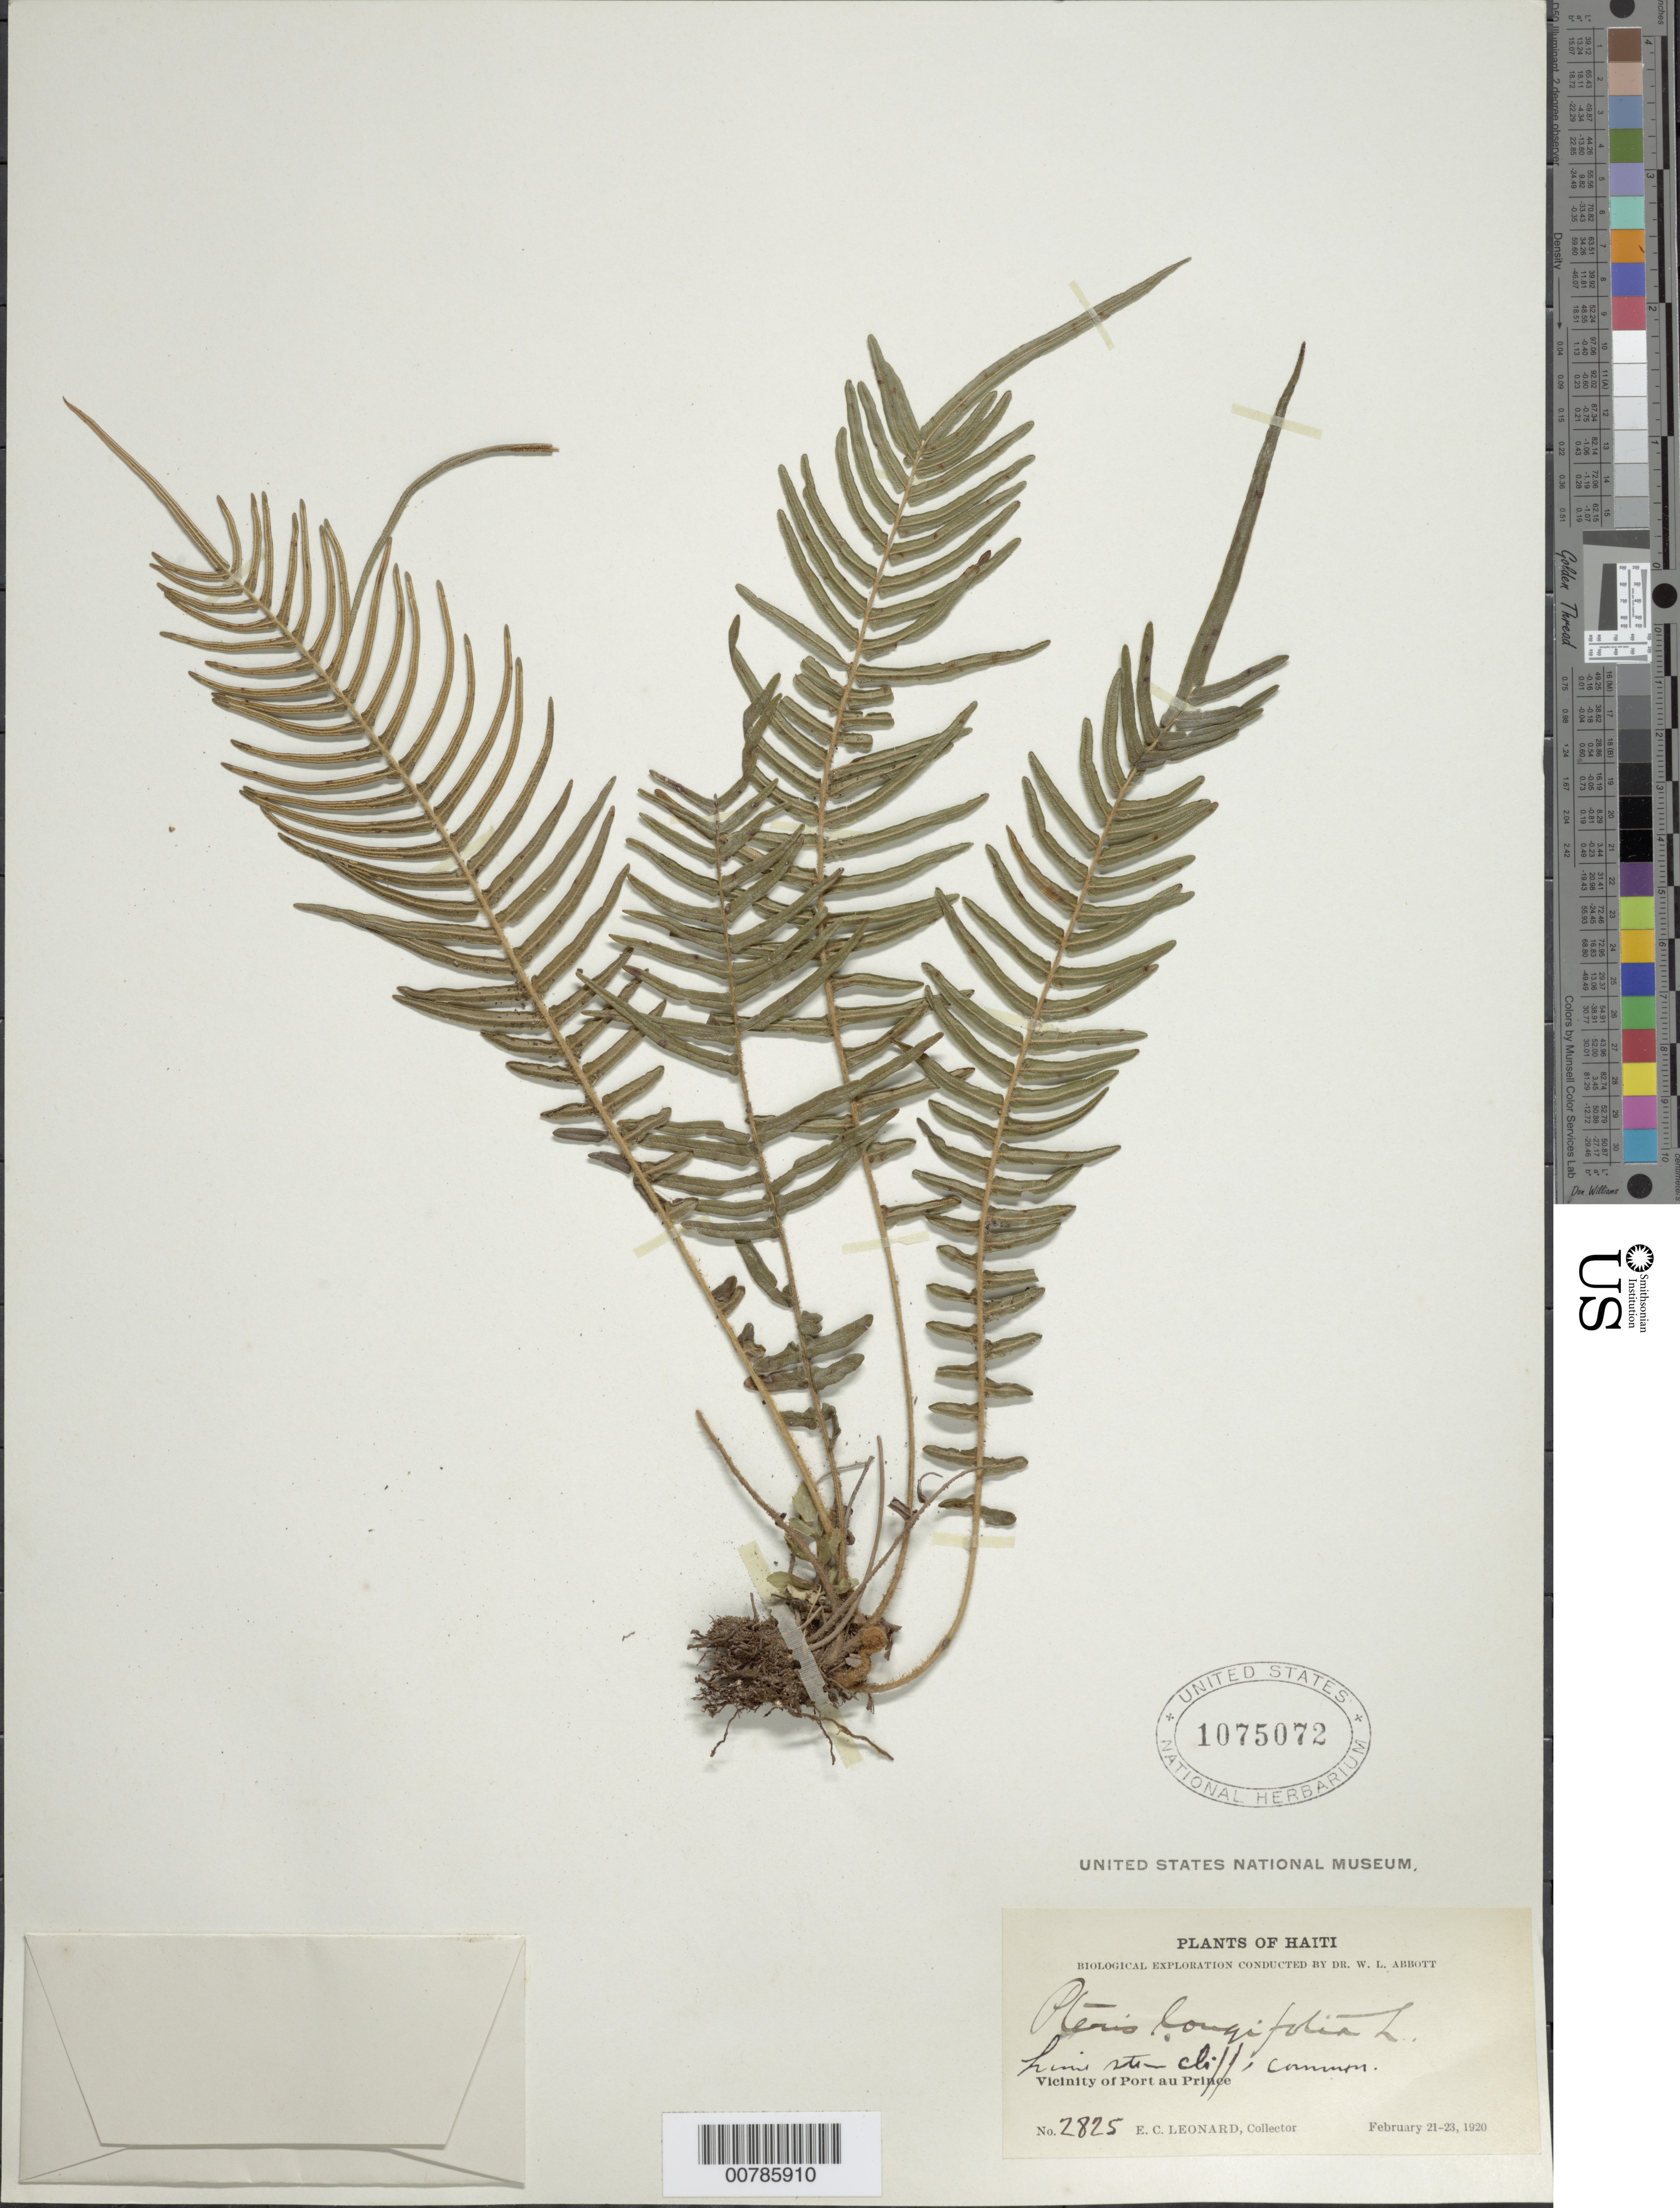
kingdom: Plantae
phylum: Tracheophyta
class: Polypodiopsida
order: Polypodiales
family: Pteridaceae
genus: Pteris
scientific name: Pteris longifolia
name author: L.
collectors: E. C. Leonard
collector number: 2825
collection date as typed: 22 Feb 1920 23 Feb 1920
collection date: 1920-02-22/1920-02-23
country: Haiti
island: Hispaniola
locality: Port au Prince, vicinity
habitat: Limestone cliff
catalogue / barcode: US 1075072